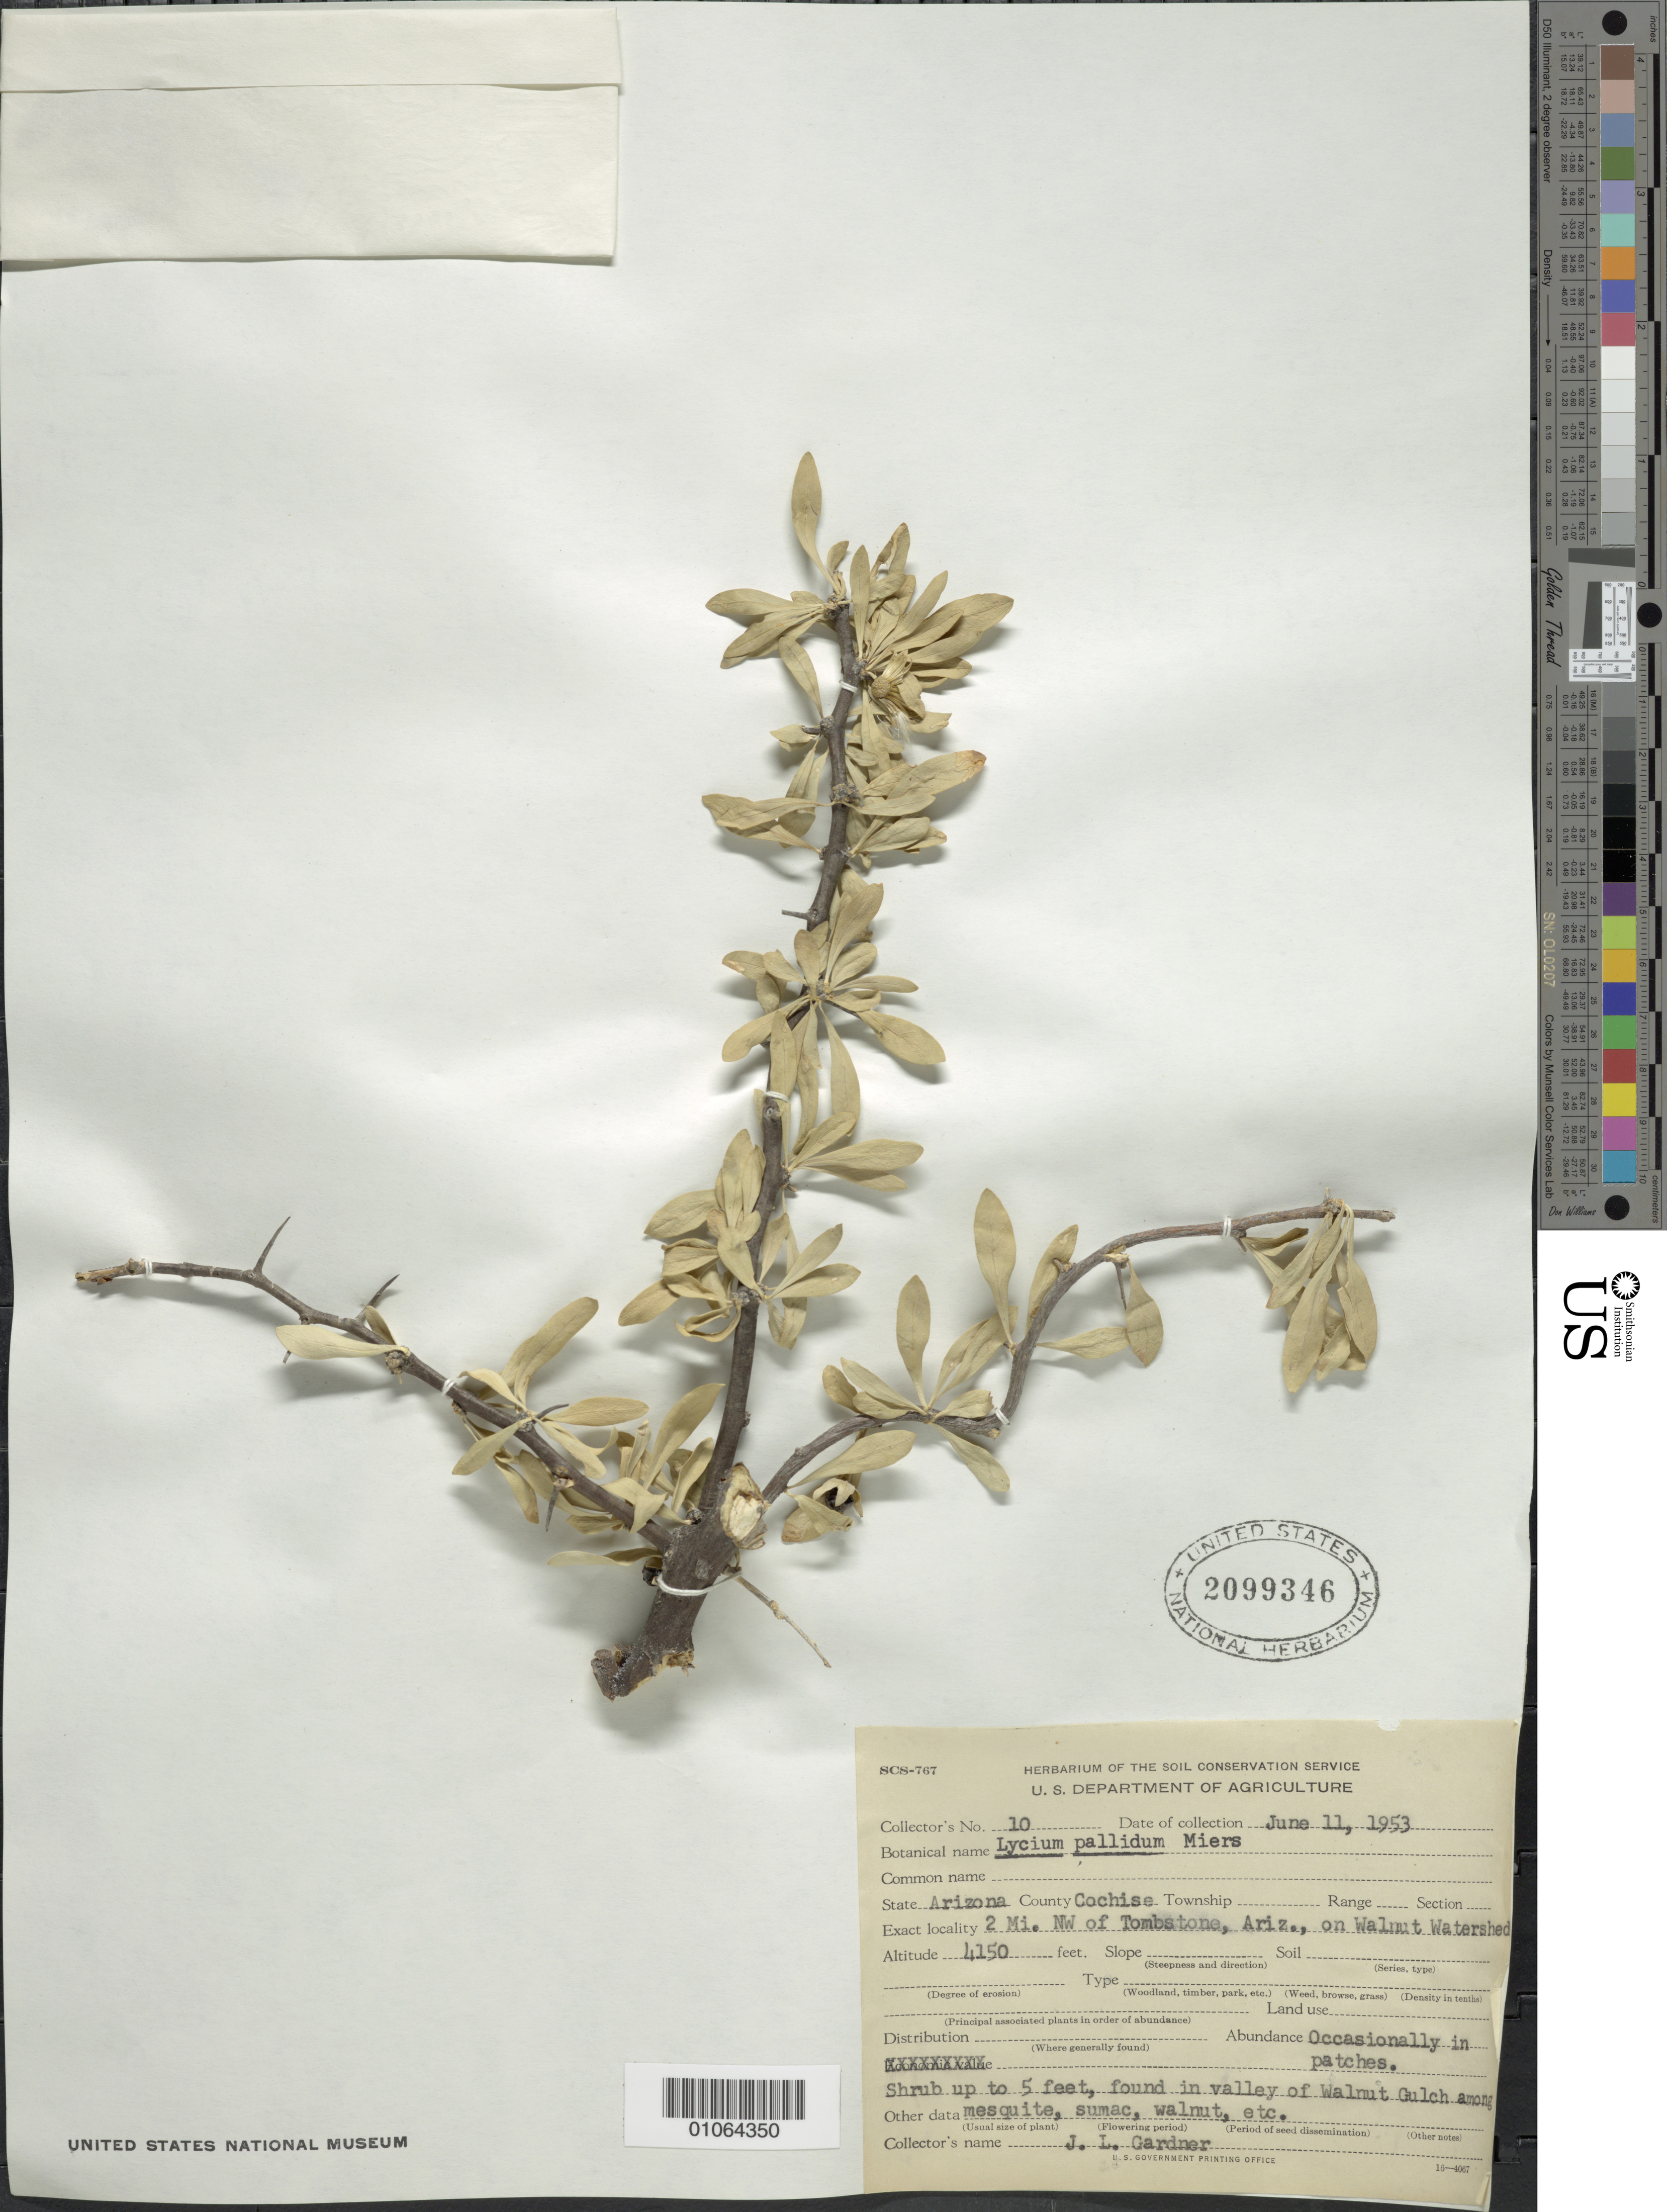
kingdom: Plantae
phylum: Tracheophyta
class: Magnoliopsida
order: Solanales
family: Solanaceae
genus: Lycium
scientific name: Lycium pallidum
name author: Miers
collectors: J. L. Gardner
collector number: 10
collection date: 1953-06-11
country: United States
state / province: Arizona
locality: County Cochise, 2 Mi. NW of Tombstone, Ariz., on Walnut Watershed.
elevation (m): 1265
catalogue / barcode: US 2099346